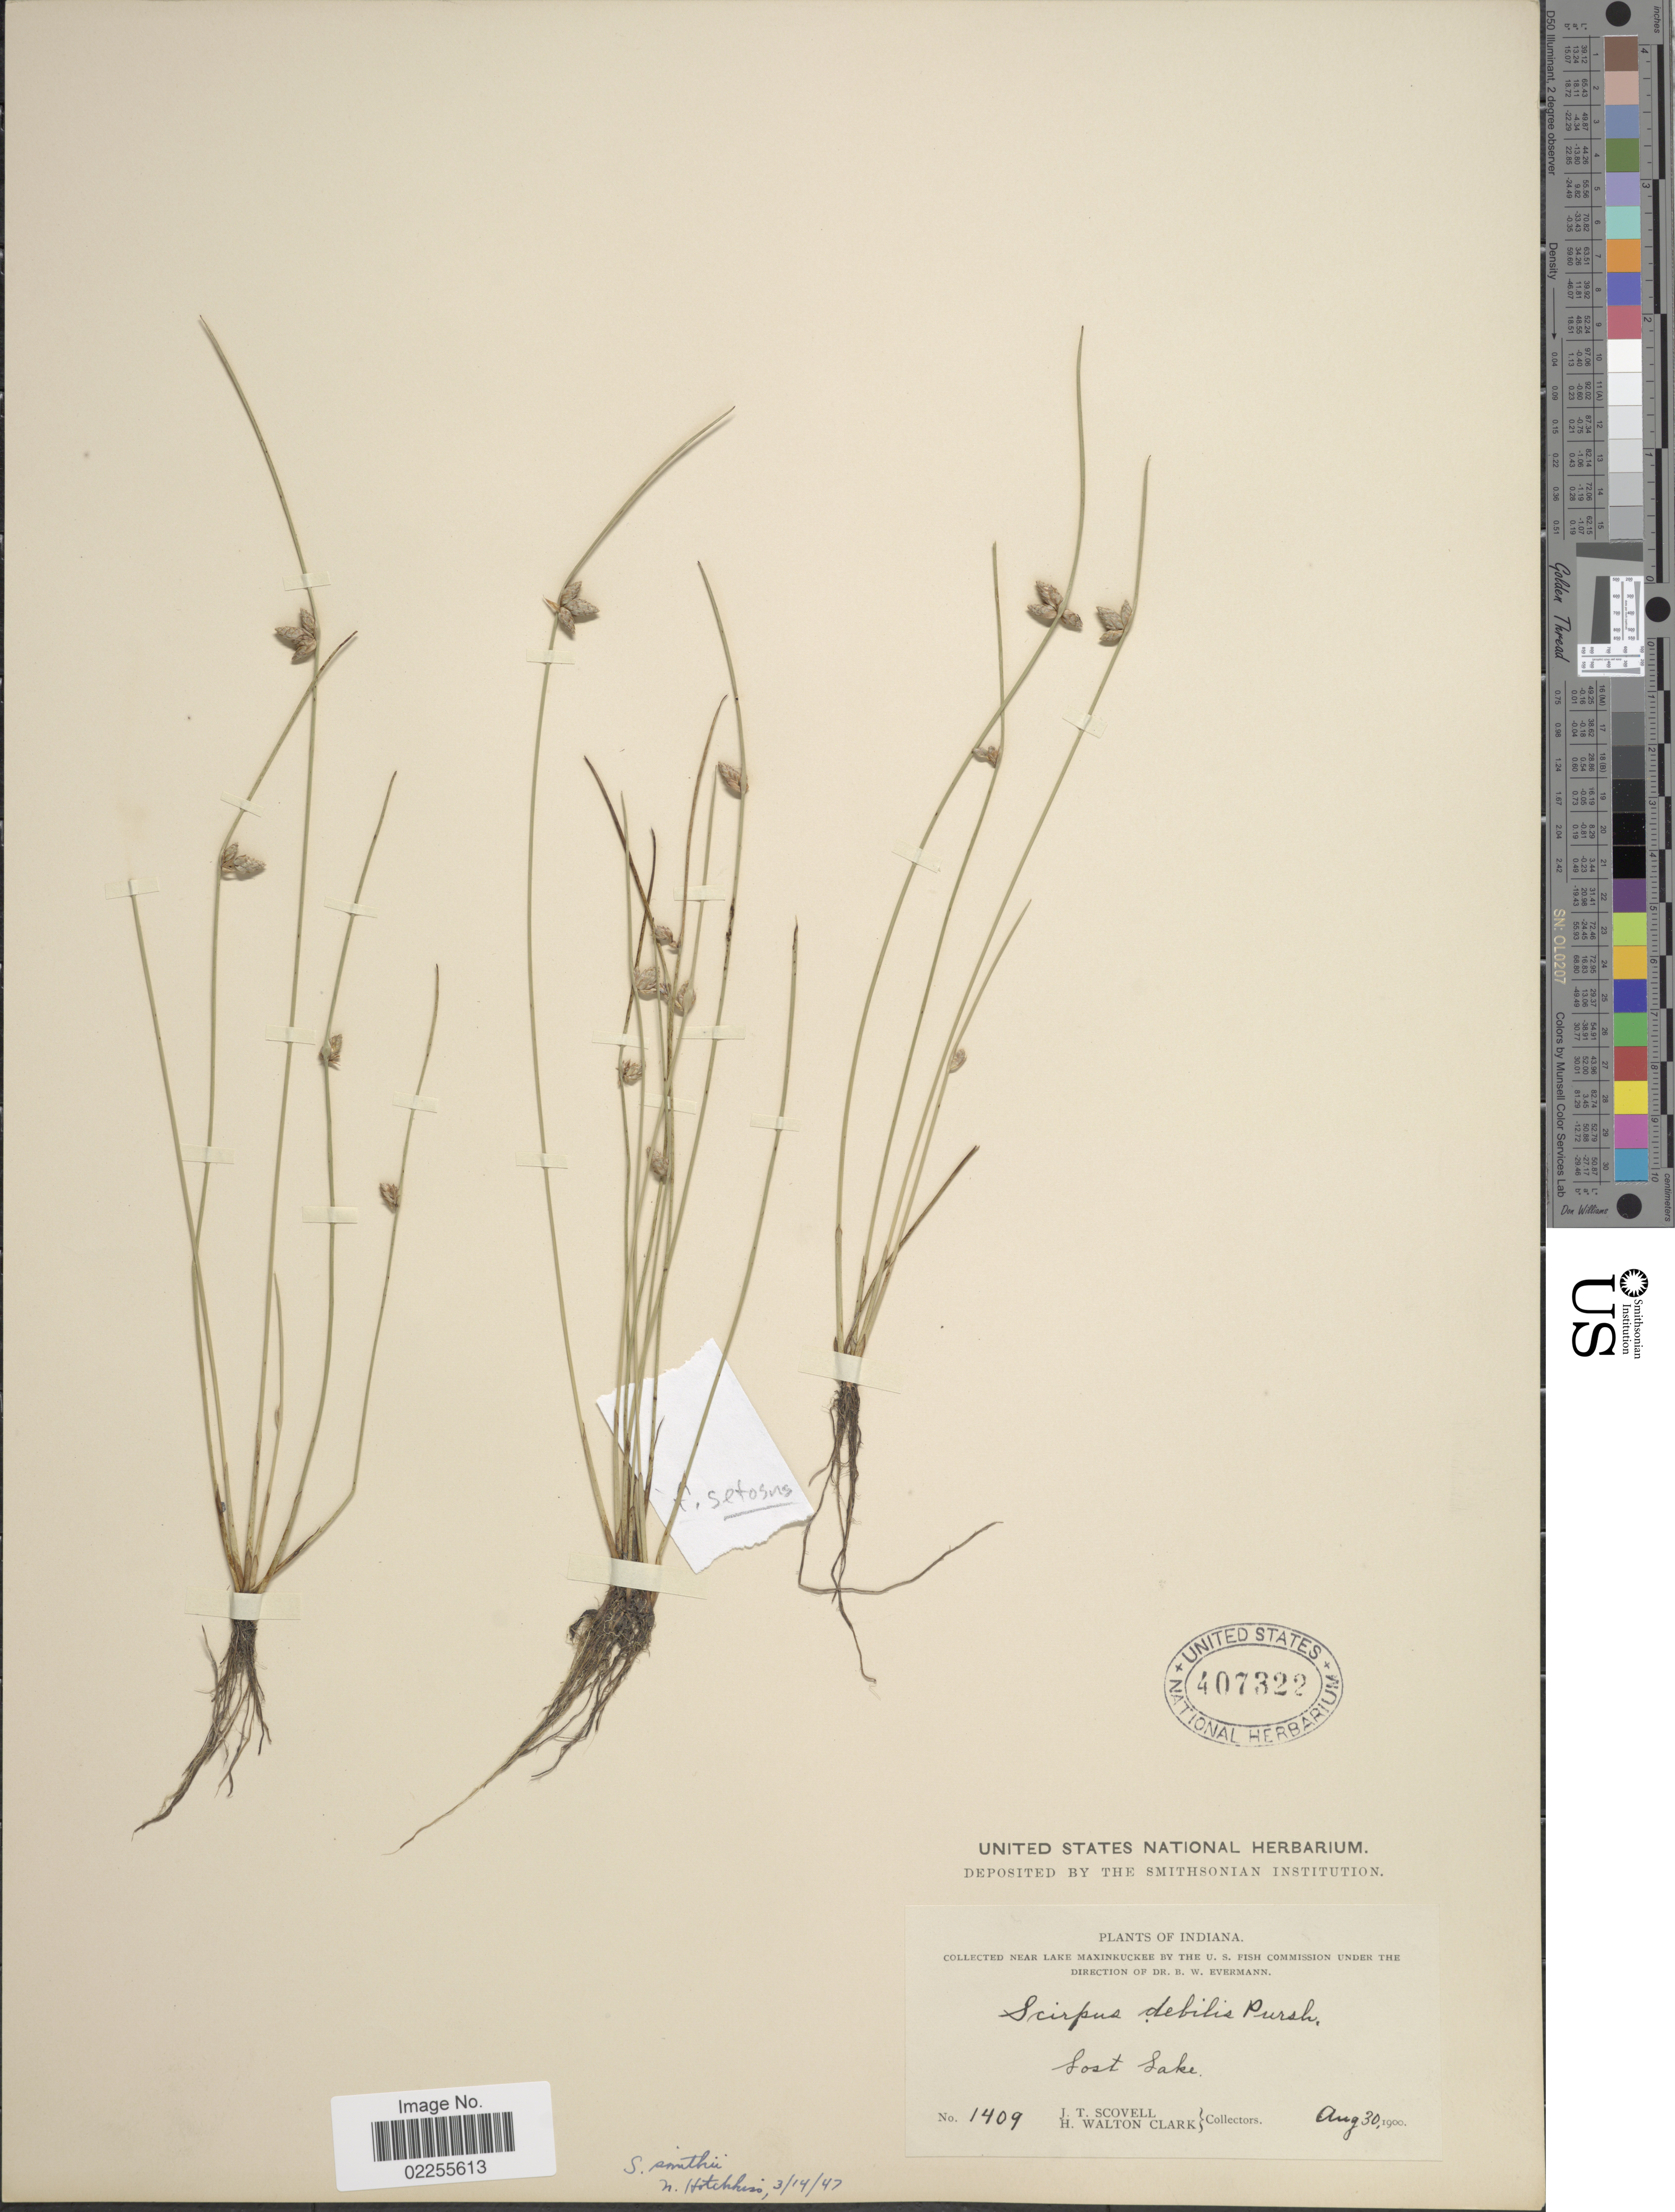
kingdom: Plantae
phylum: Tracheophyta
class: Liliopsida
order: Poales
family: Cyperaceae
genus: Schoenoplectus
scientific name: Schoenoplectus smithii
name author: (A. Gray) Soják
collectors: J. T. Scovell & H. W. Clark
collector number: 1409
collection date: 1900-08-30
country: United States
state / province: Indiana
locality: Near lake Maxinkuckee, Lost Lake.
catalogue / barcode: US 407322